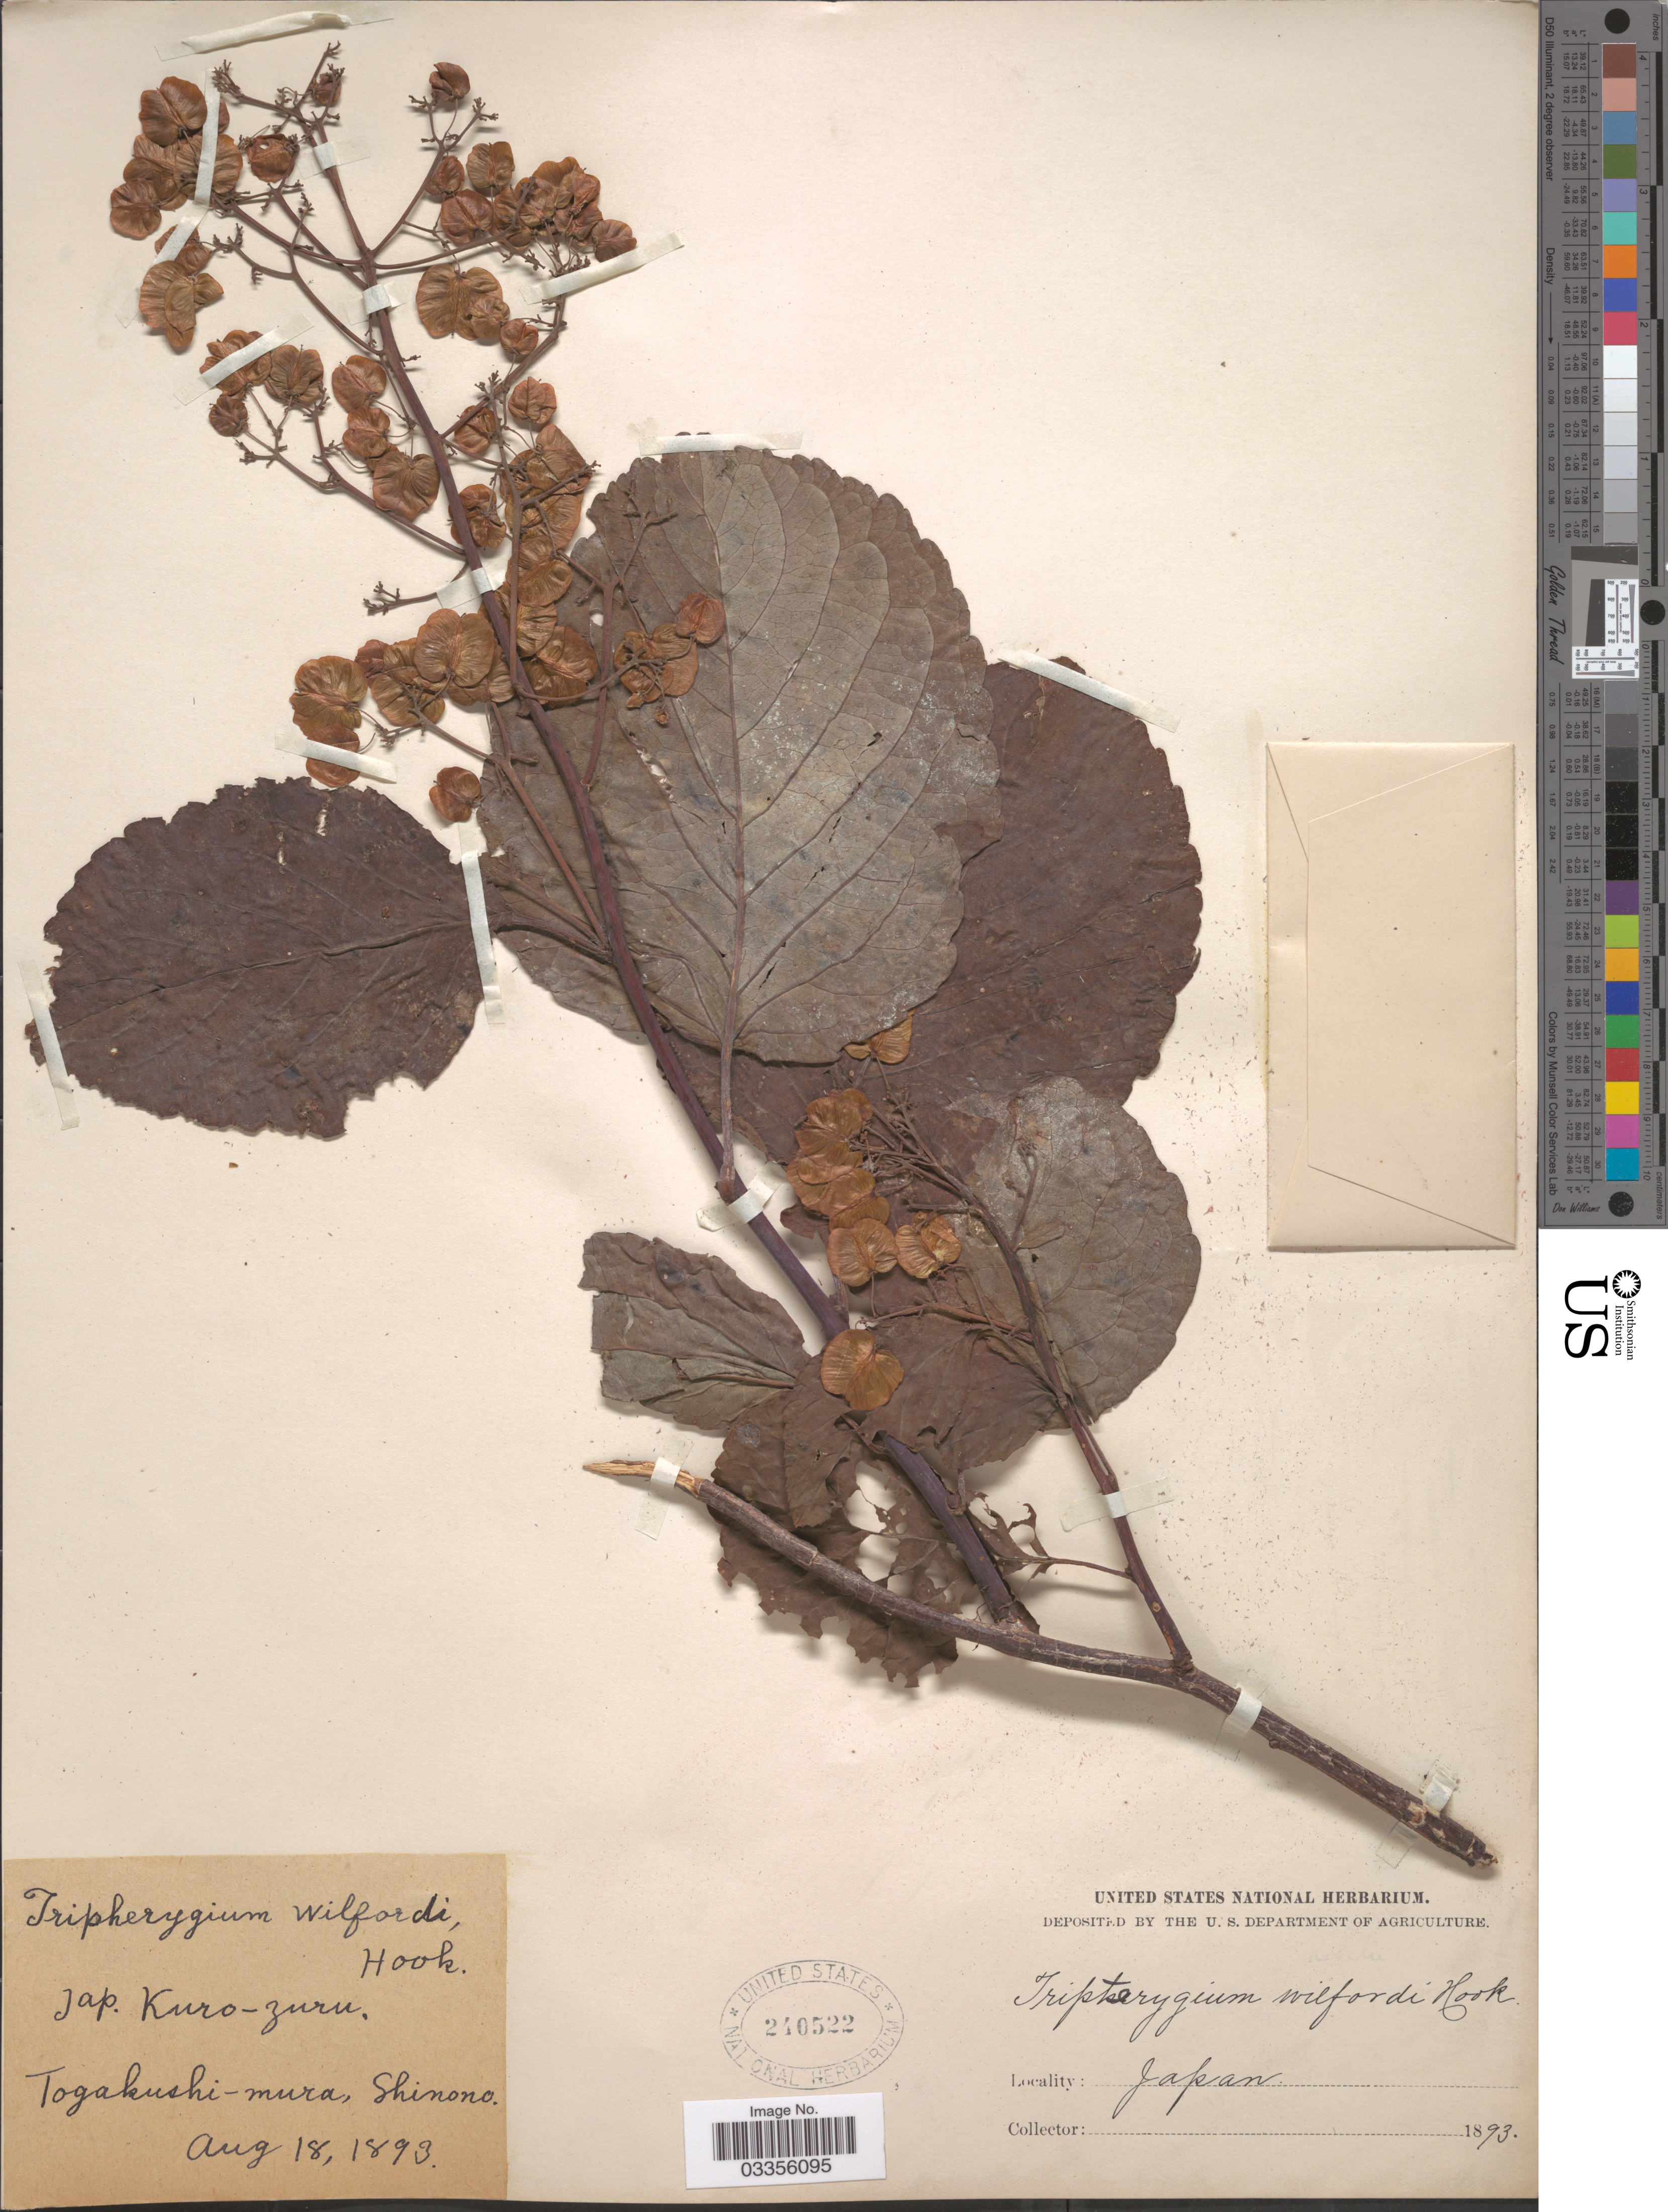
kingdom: Plantae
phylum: Tracheophyta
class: Magnoliopsida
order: Celastrales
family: Celastraceae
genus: Tripterygium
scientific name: Tripterygium wilfordii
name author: Hook. f.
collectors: ex herb. United States National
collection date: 1893-08-18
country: Japan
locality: Togakushi-mura, Shinono.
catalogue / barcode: US 240522